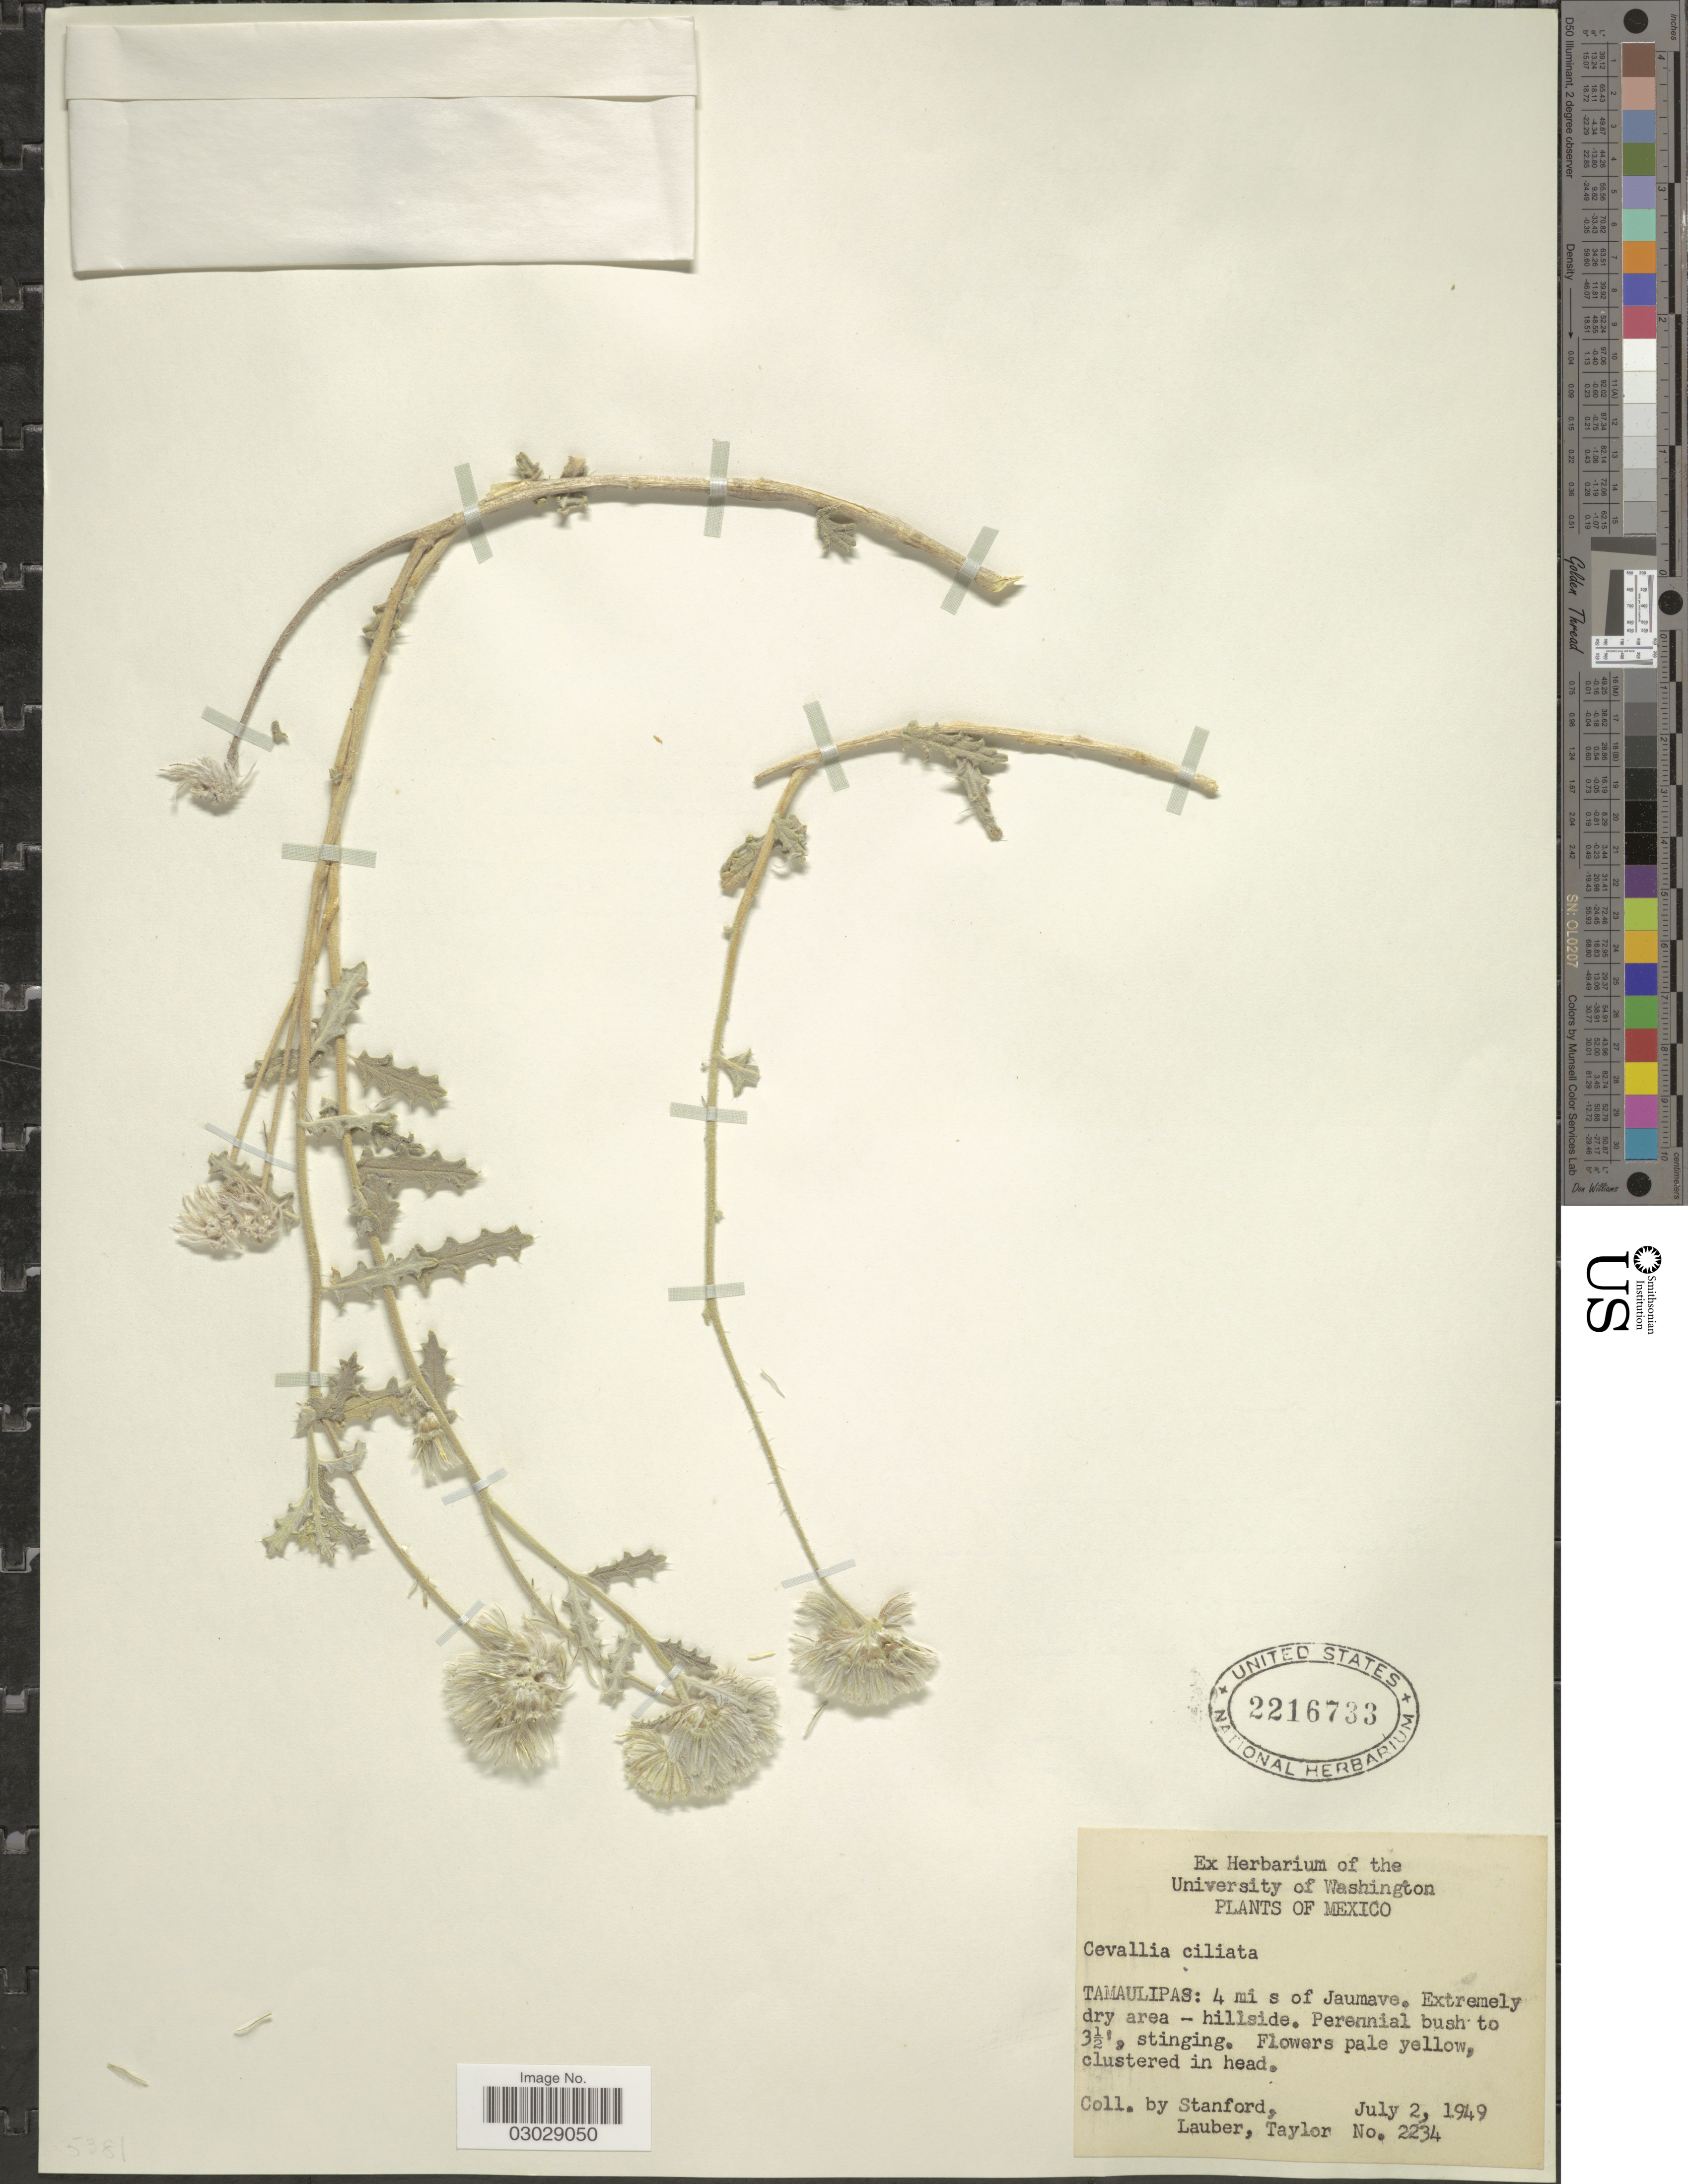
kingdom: Plantae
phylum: Tracheophyta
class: Magnoliopsida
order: Cornales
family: Loasaceae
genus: Cevallia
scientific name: Cevallia sinuata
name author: Lag.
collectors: -. Stanford, Lauber, -- & -- Taylor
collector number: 2234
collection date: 1949-07-02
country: Mexico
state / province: Tamaulipas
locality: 4 mi s of Jaumave.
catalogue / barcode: US 2216733